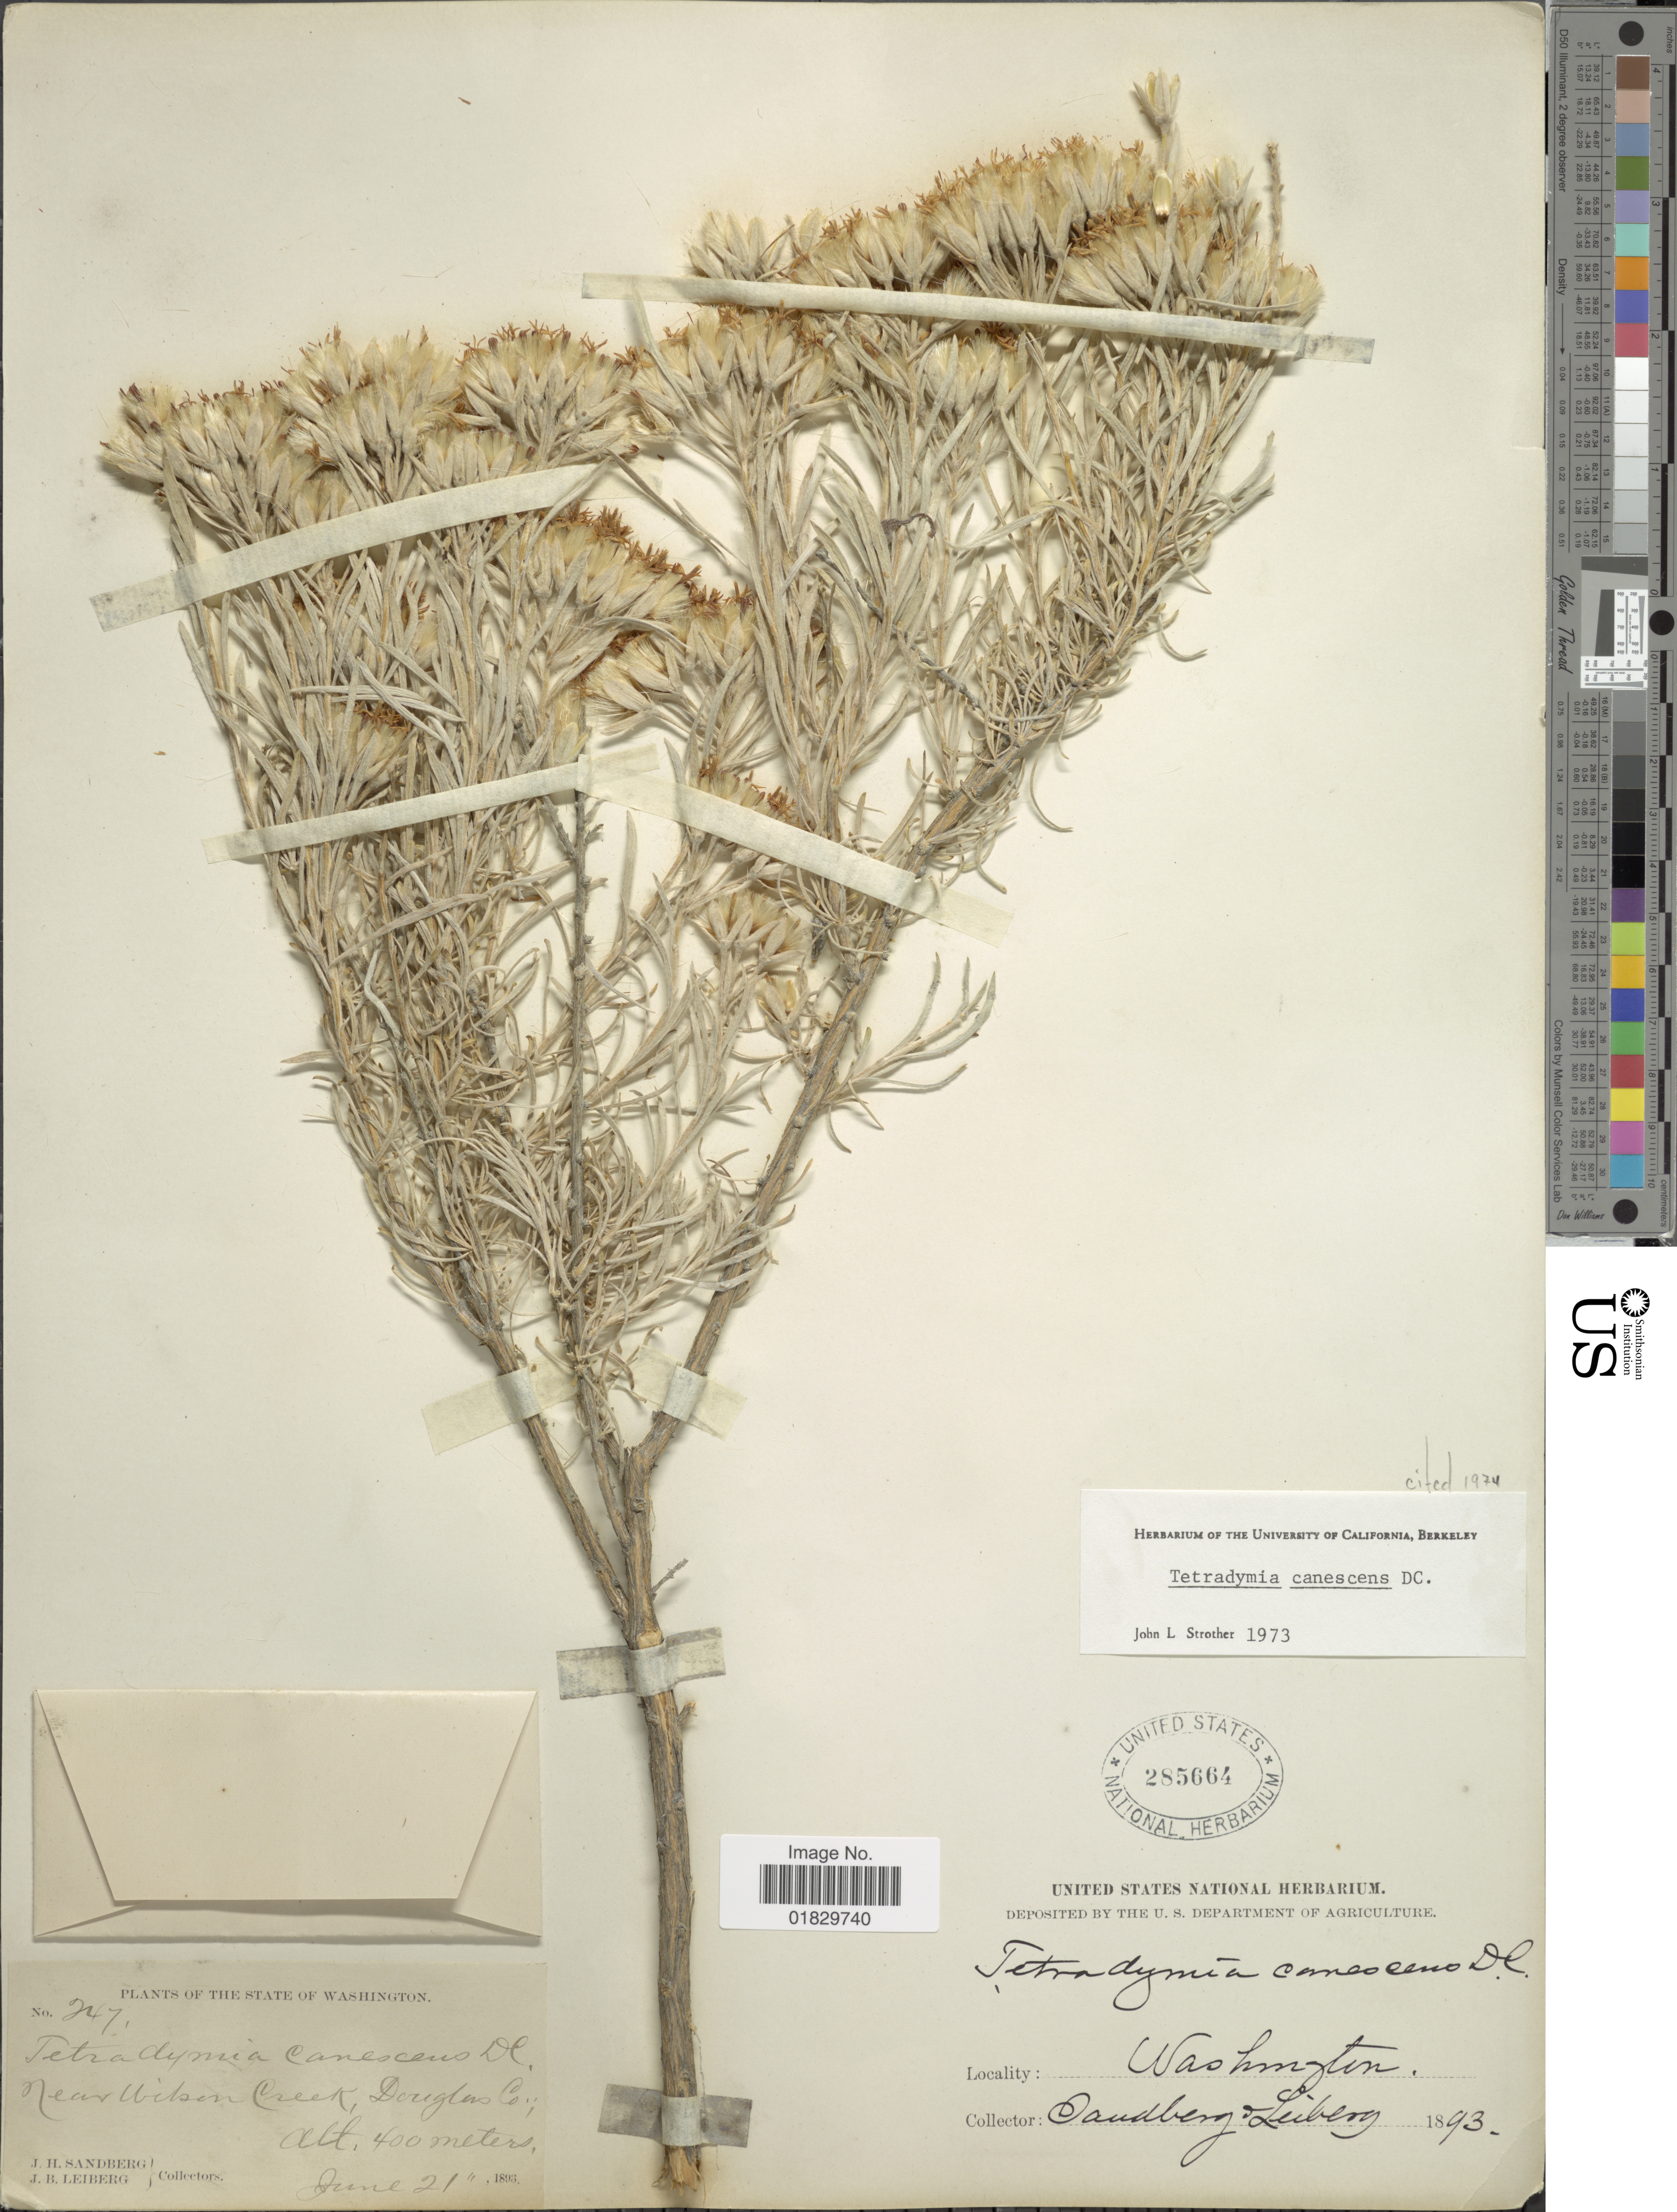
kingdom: Plantae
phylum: Tracheophyta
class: Magnoliopsida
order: Asterales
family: Asteraceae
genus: Tetradymia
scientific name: Tetradymia canescens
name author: DC.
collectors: J. H. Sandberg & J. B. Leiberg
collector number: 247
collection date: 1893-06-21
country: United States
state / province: Washington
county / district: Douglas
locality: State of Washington. Near Wilson Creek, Douglas Co.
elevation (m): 400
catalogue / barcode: US 285664